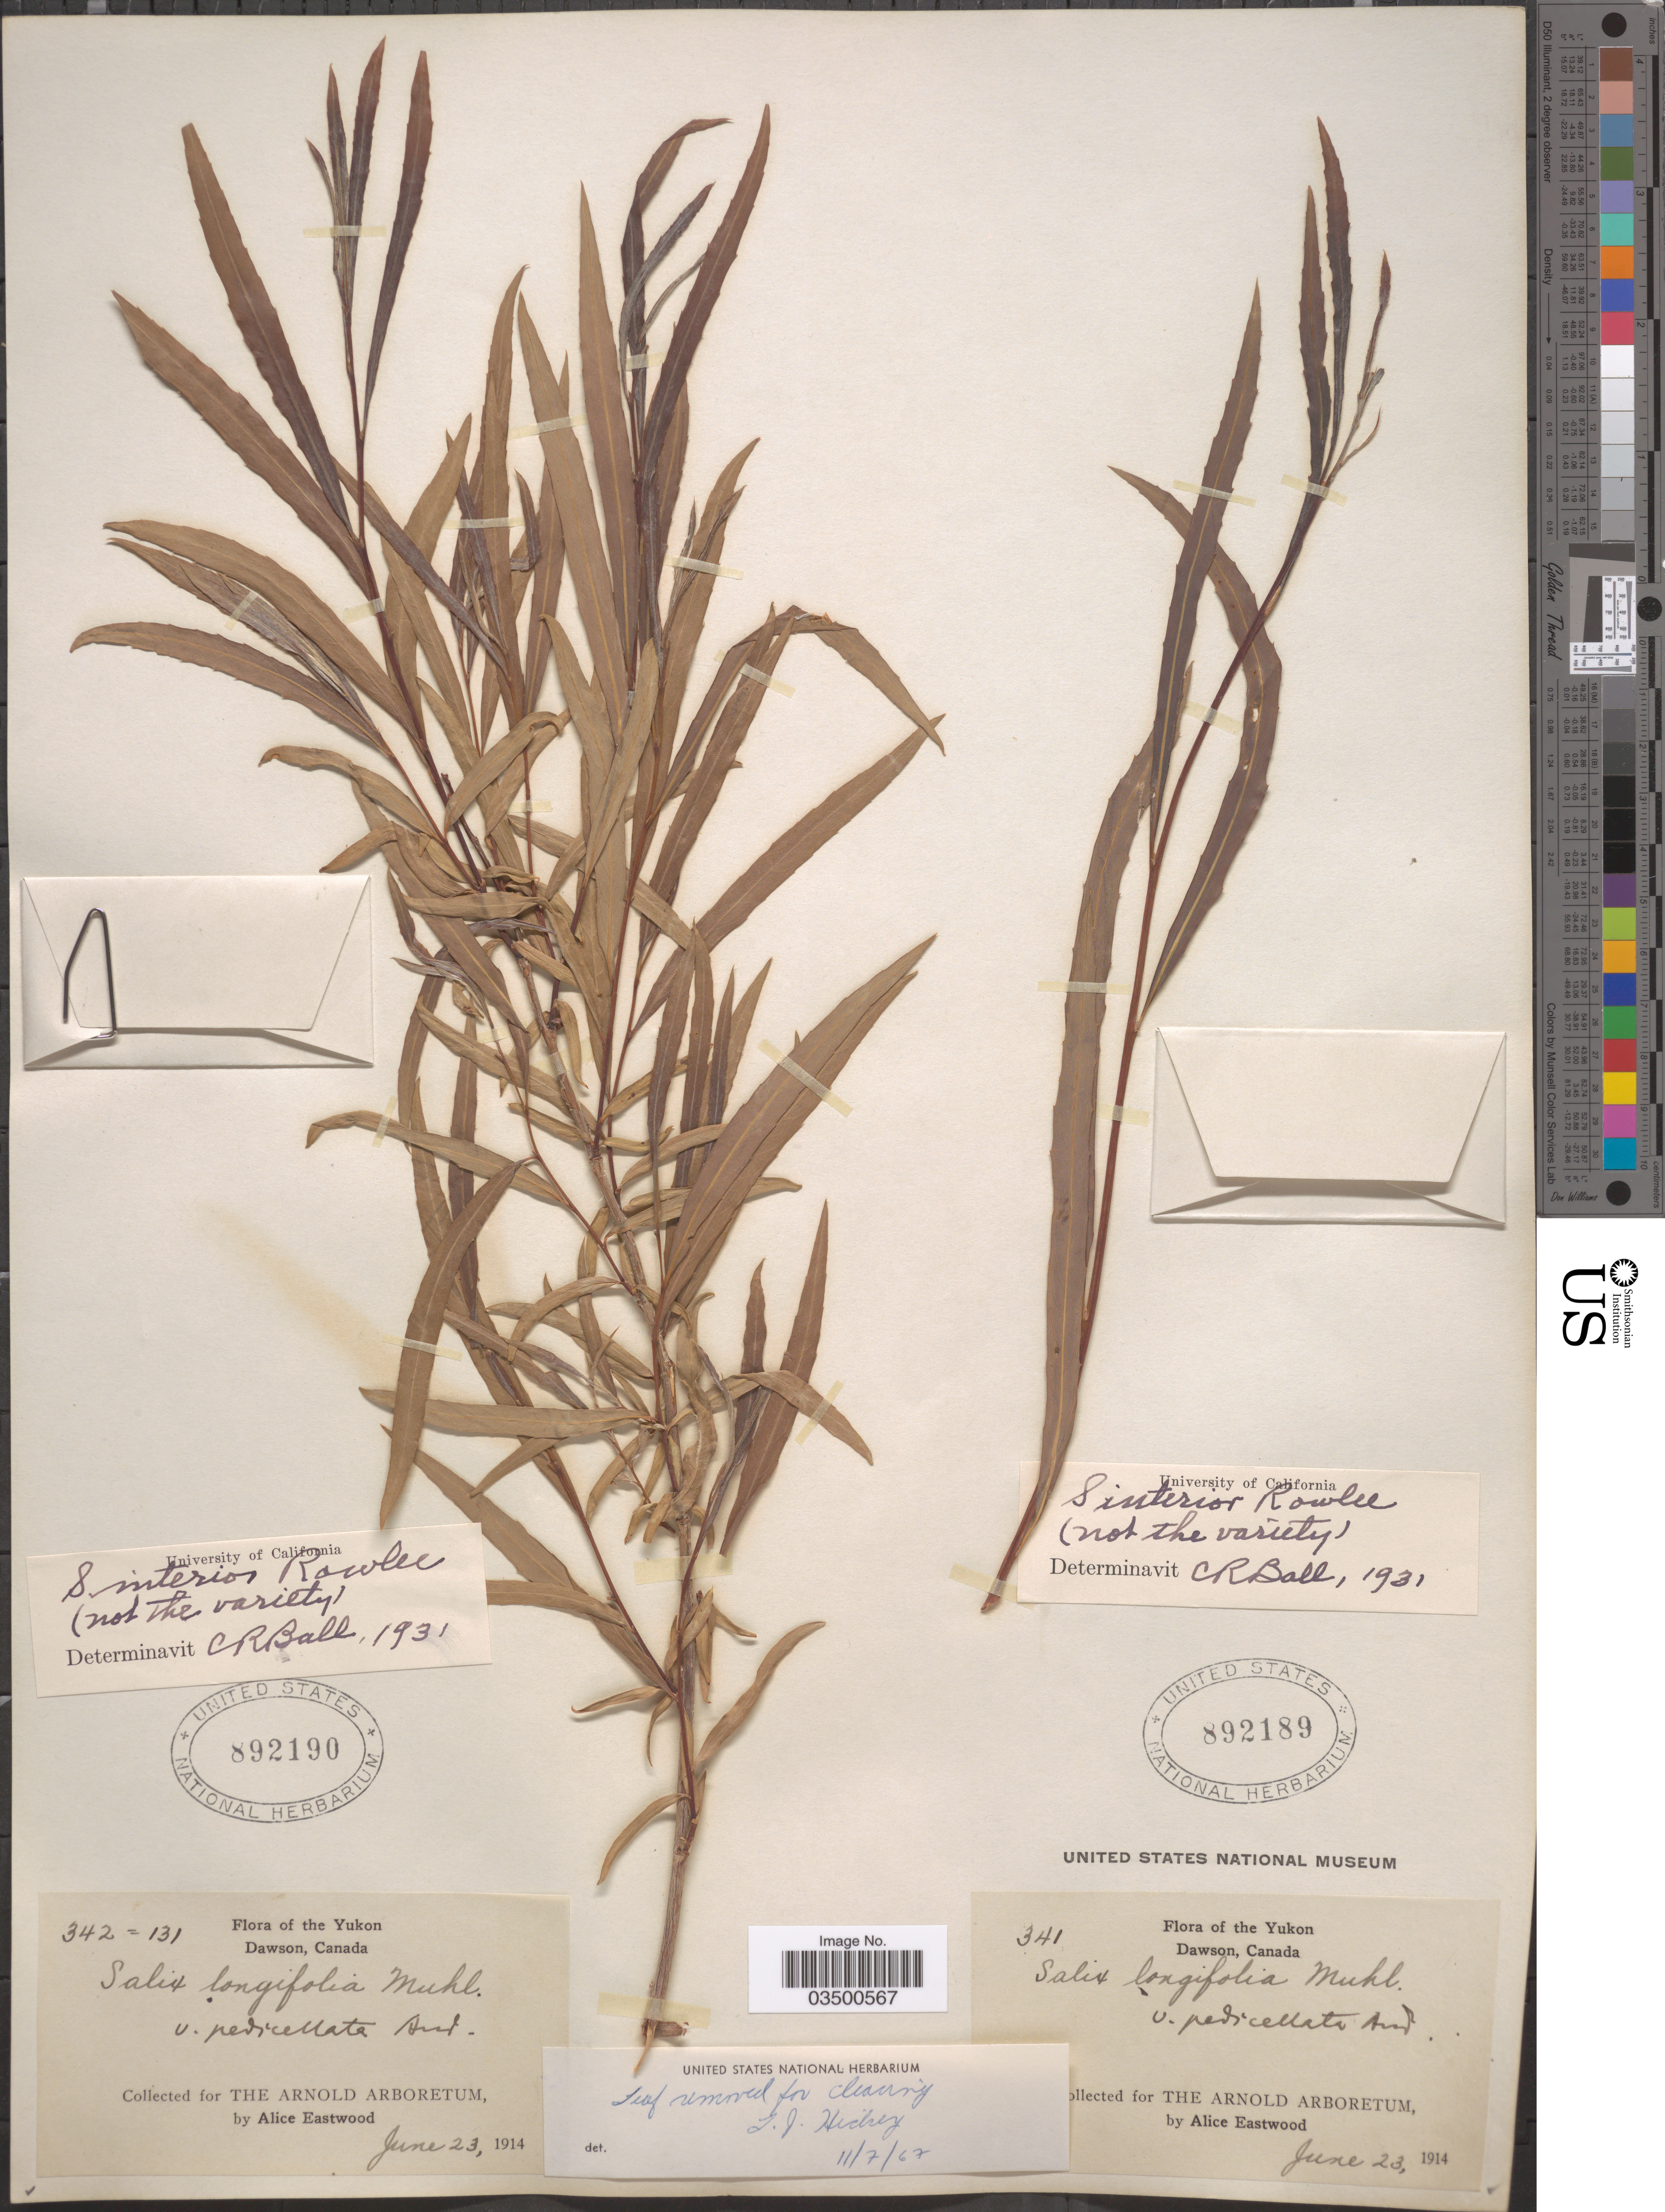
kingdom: Plantae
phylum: Tracheophyta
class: Magnoliopsida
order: Malpighiales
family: Salicaceae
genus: Salix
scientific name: Salix interior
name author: Rowlee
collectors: A. Eastwood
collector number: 342=131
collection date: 1914-06-23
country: Canada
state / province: Yukon Territory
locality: Yukon. Dawson.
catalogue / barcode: US 892190